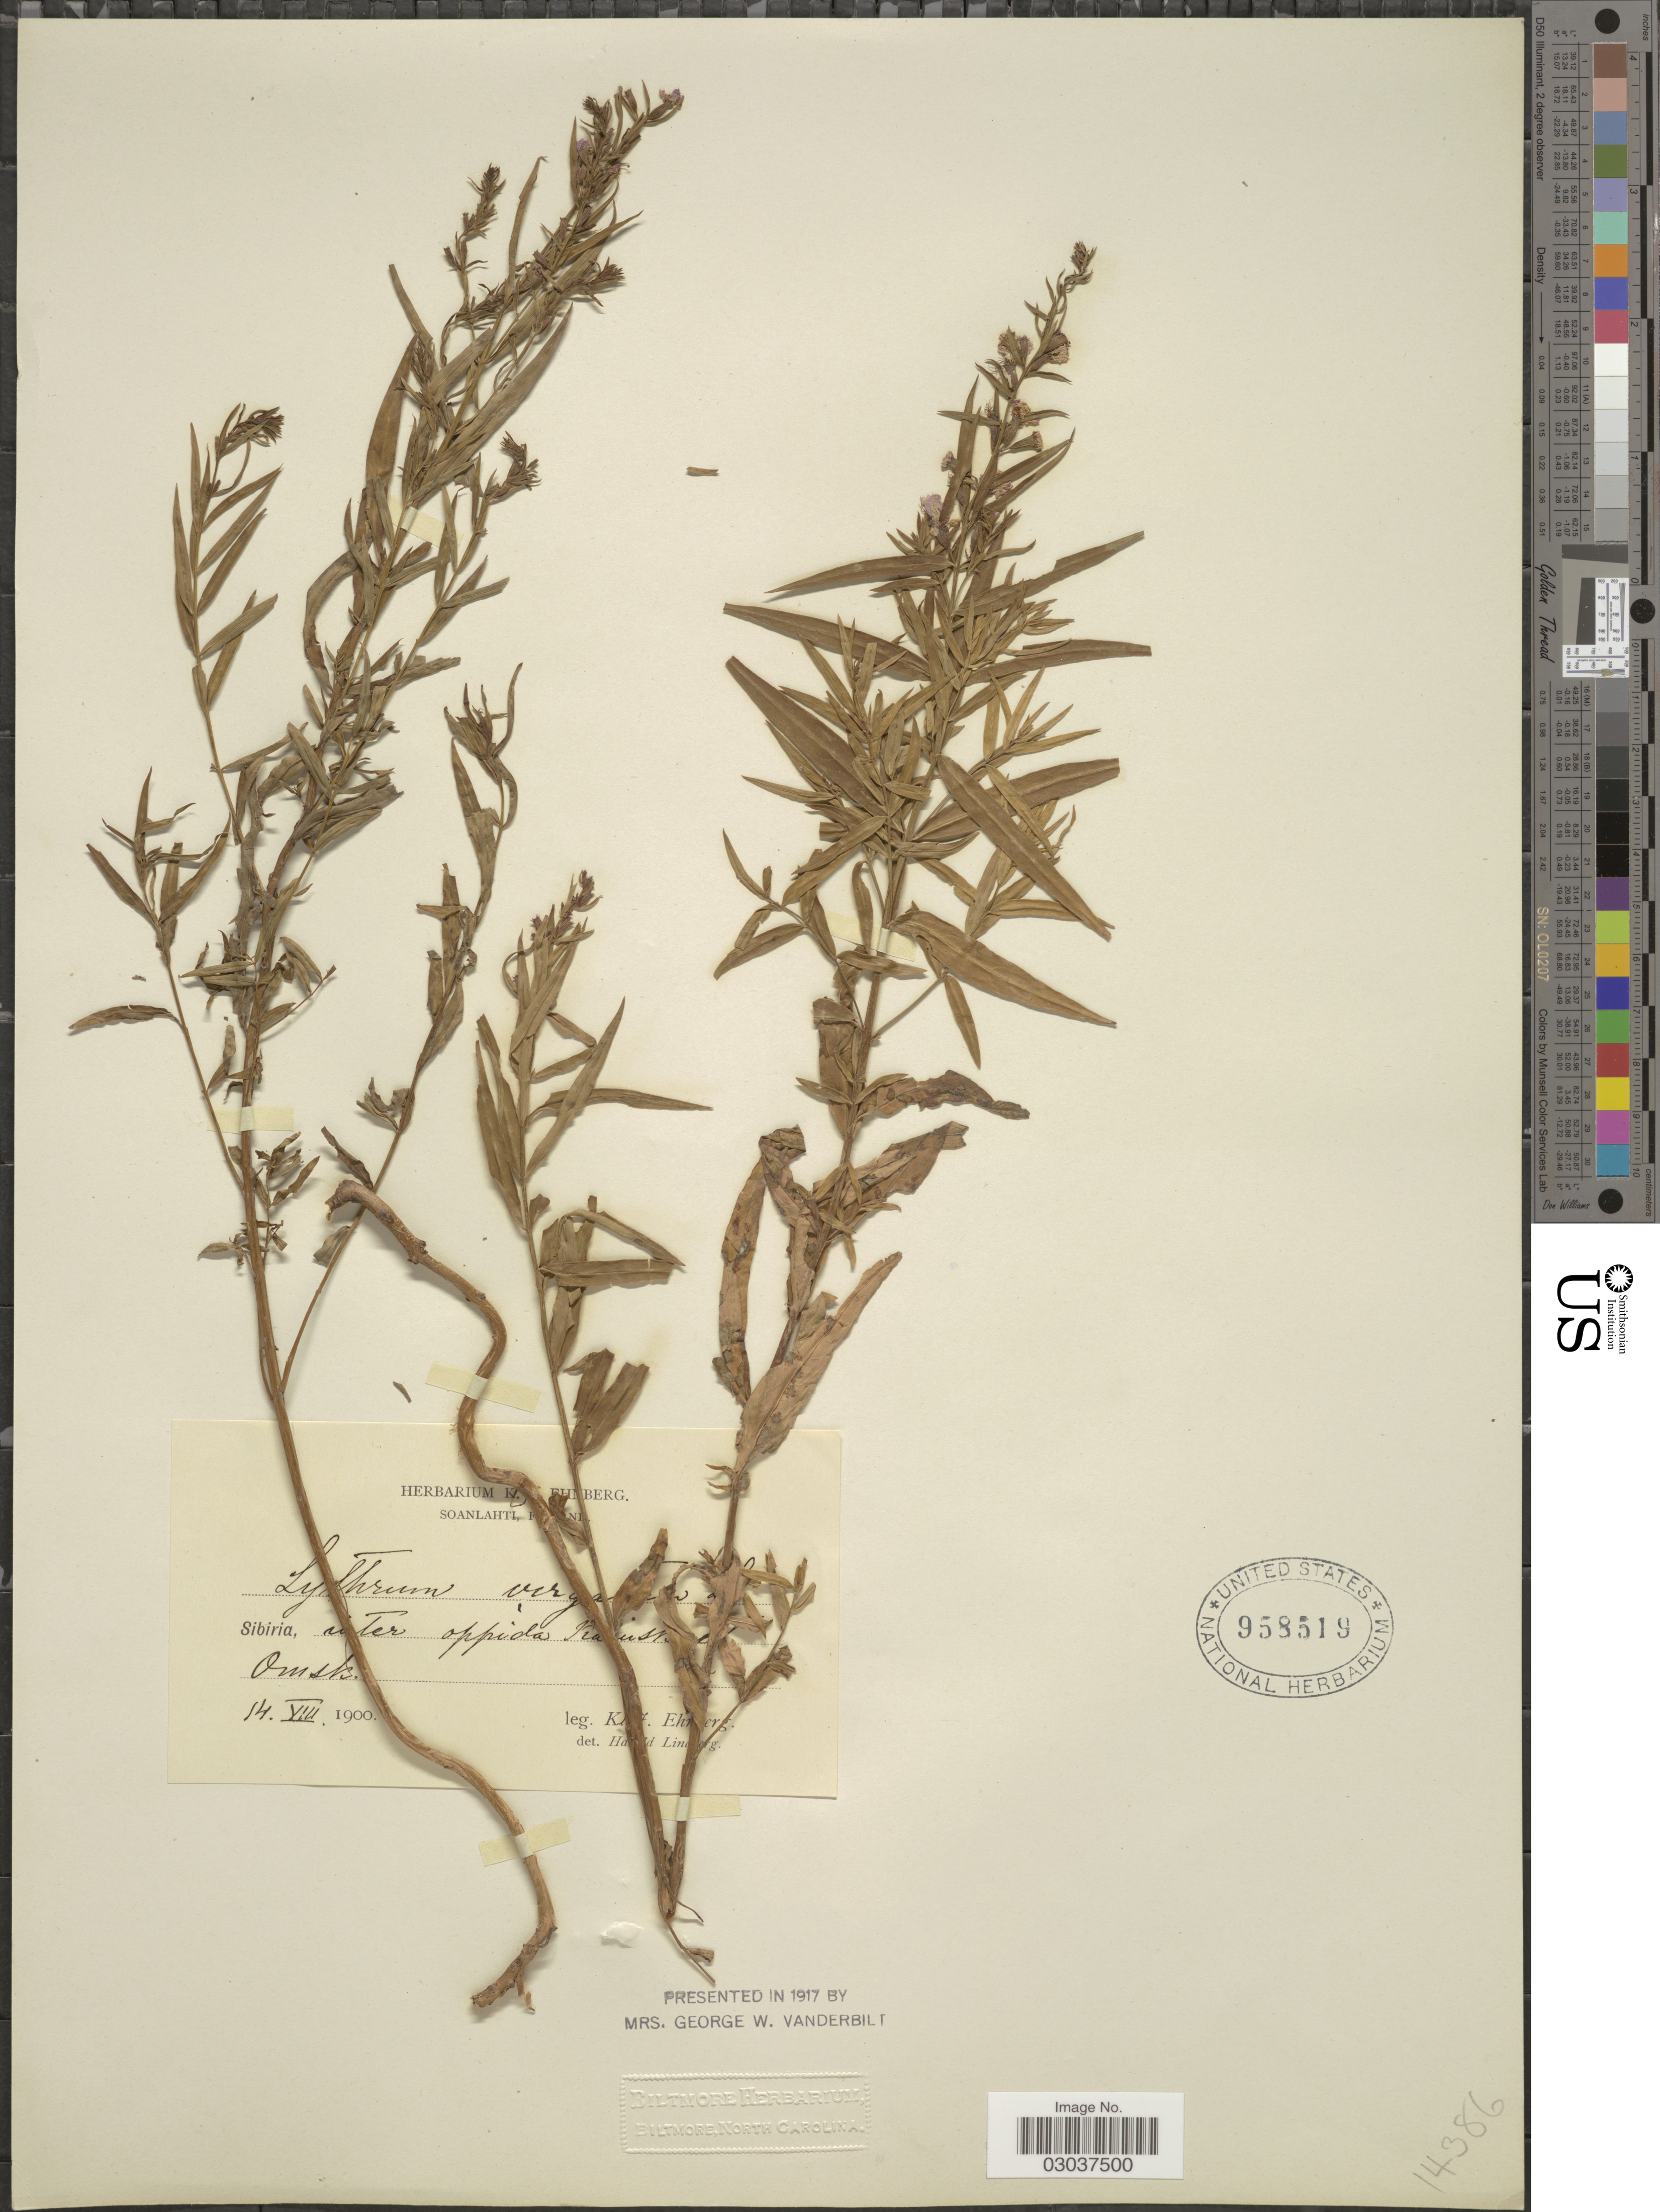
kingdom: Plantae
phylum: Tracheophyta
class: Magnoliopsida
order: Myrtales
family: Lythraceae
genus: Lythrum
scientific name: Lythrum virgatum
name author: L.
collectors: K. Ehnberg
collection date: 1900-08-14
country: Russian Federation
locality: Sibiria, [illegible text]ter oppida Pi[illegible text]us[illegible text] Omsk.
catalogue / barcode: US 958519